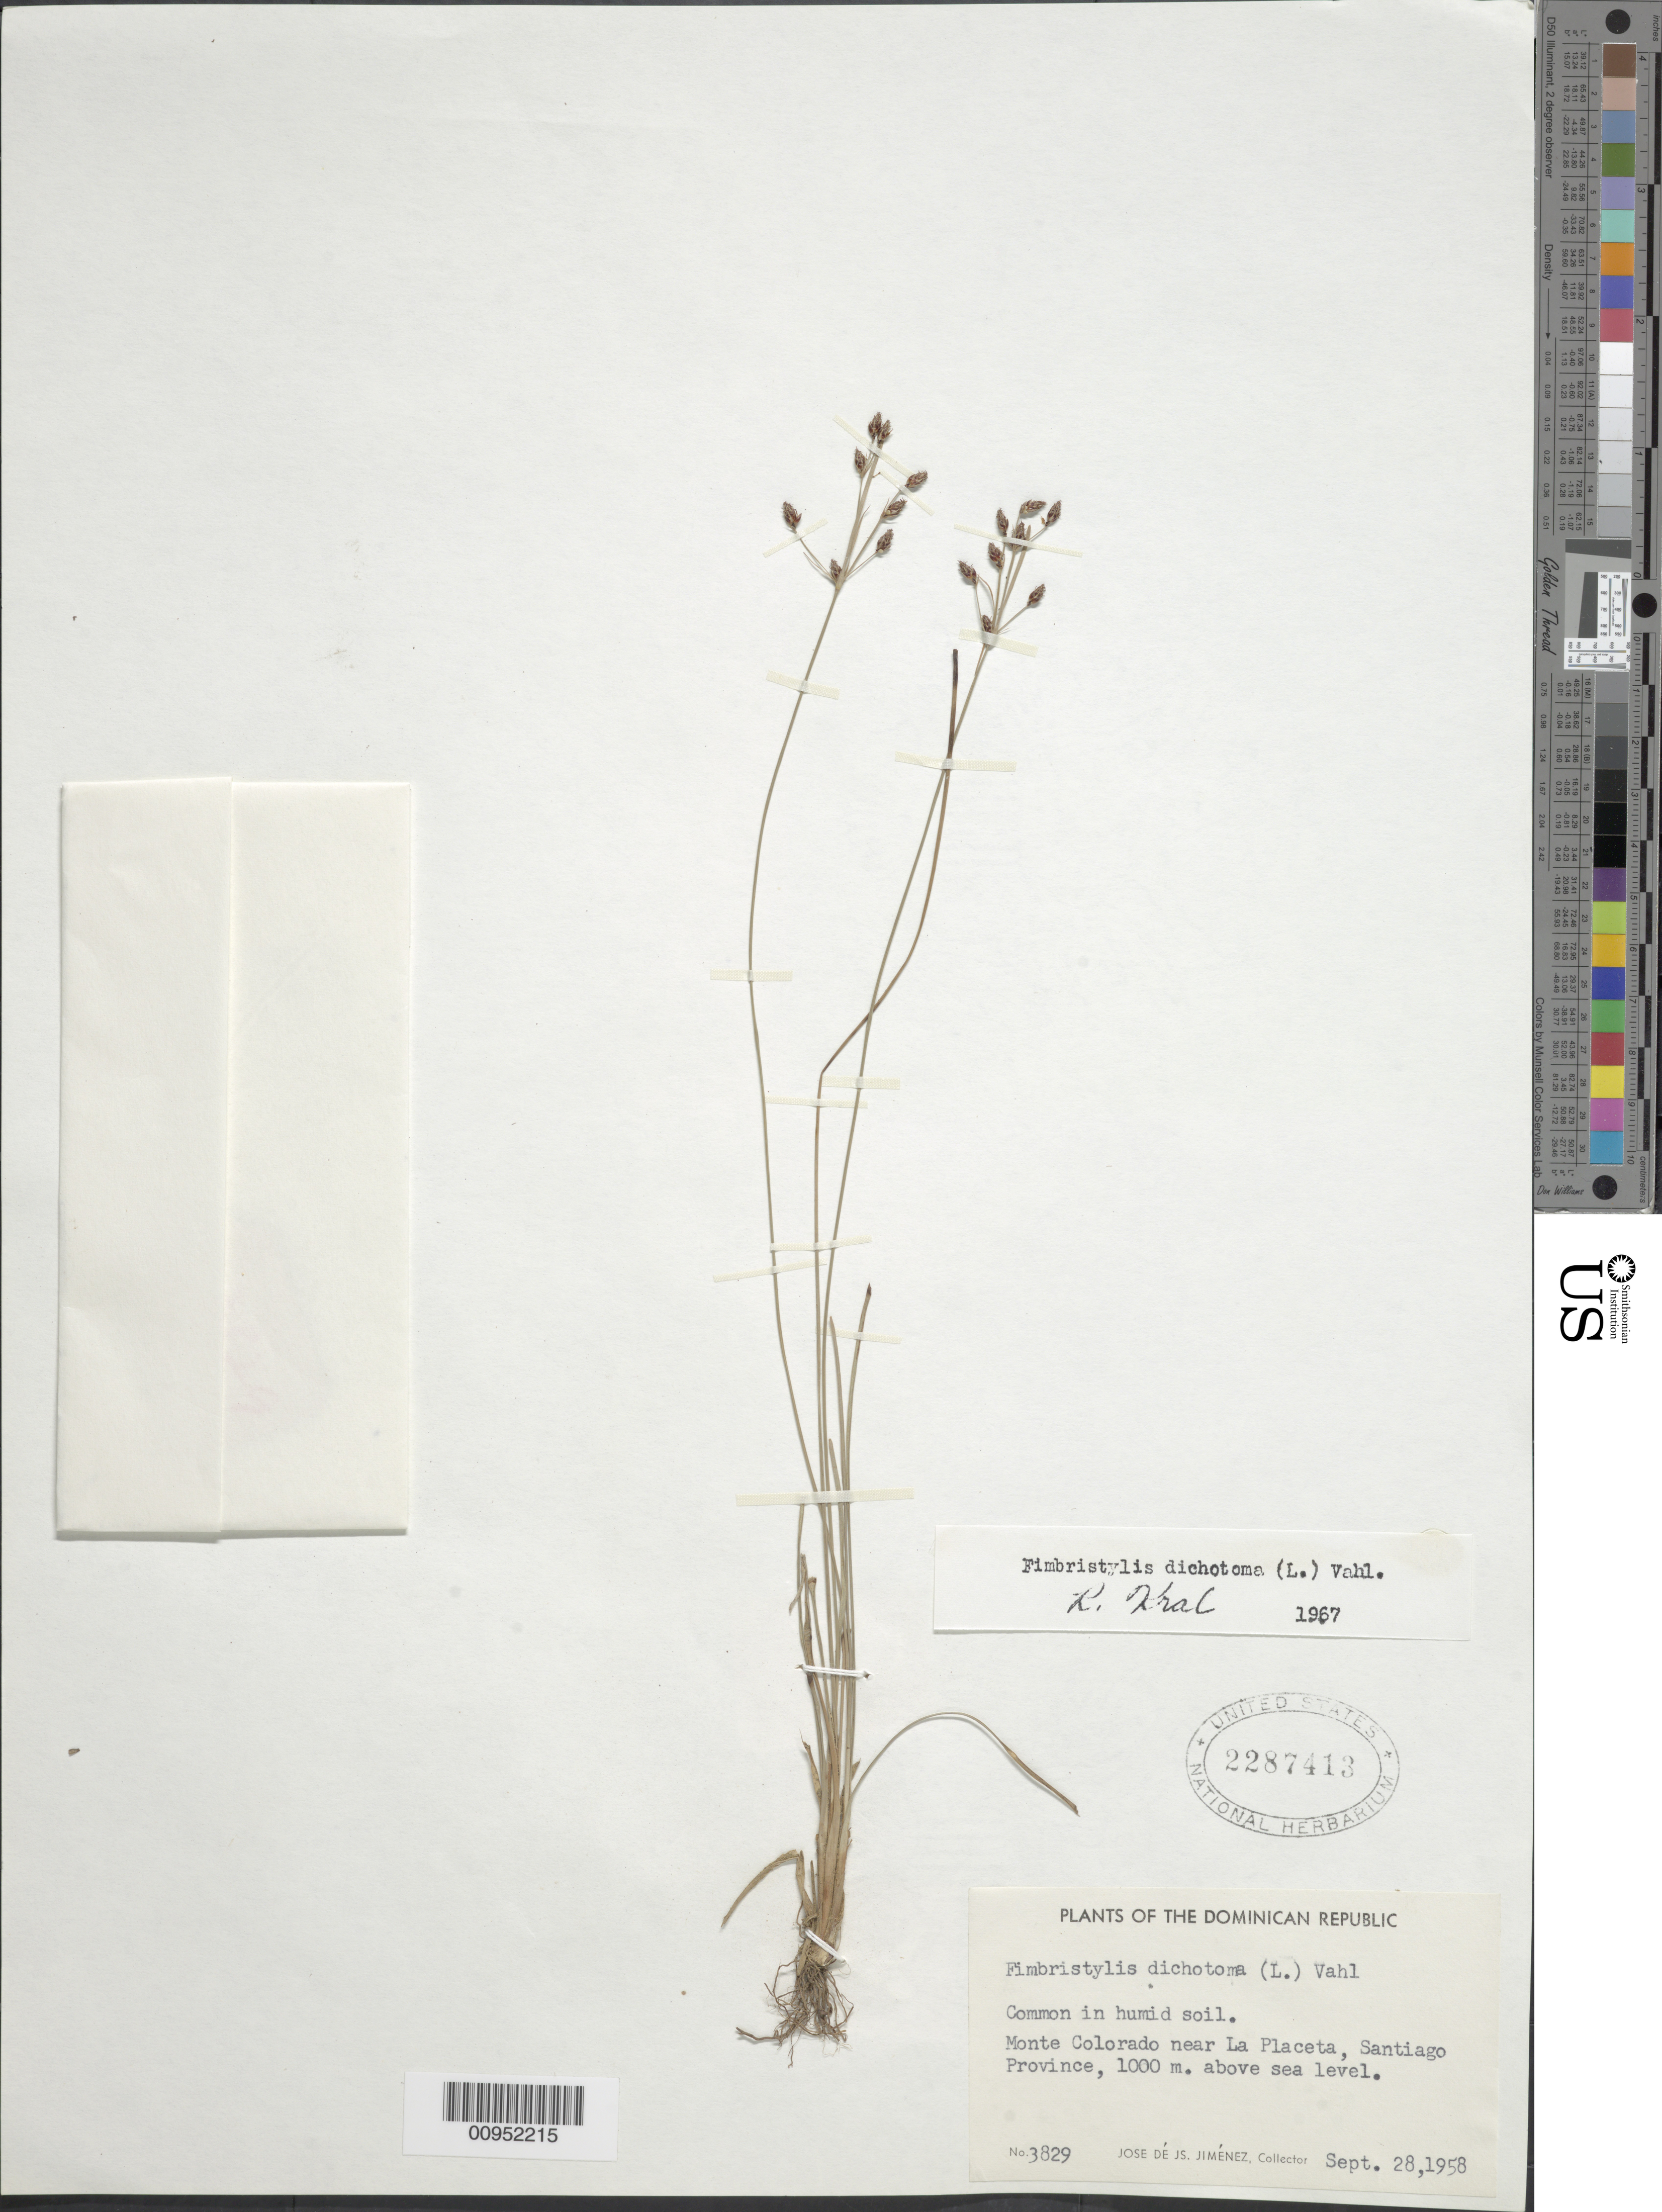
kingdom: Plantae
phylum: Tracheophyta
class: Liliopsida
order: Poales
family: Cyperaceae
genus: Fimbristylis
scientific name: Fimbristylis dichotoma subsp. dichotoma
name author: (L.) Vahl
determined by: Kral, Robert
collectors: J. J. Jiménez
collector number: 3829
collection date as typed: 28 Sep 1958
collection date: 1958-09-28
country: Dominican Republic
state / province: Santiago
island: Hispaniola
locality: Monte Colorado near La Placeta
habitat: Humid soil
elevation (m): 1000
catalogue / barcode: US 2287413